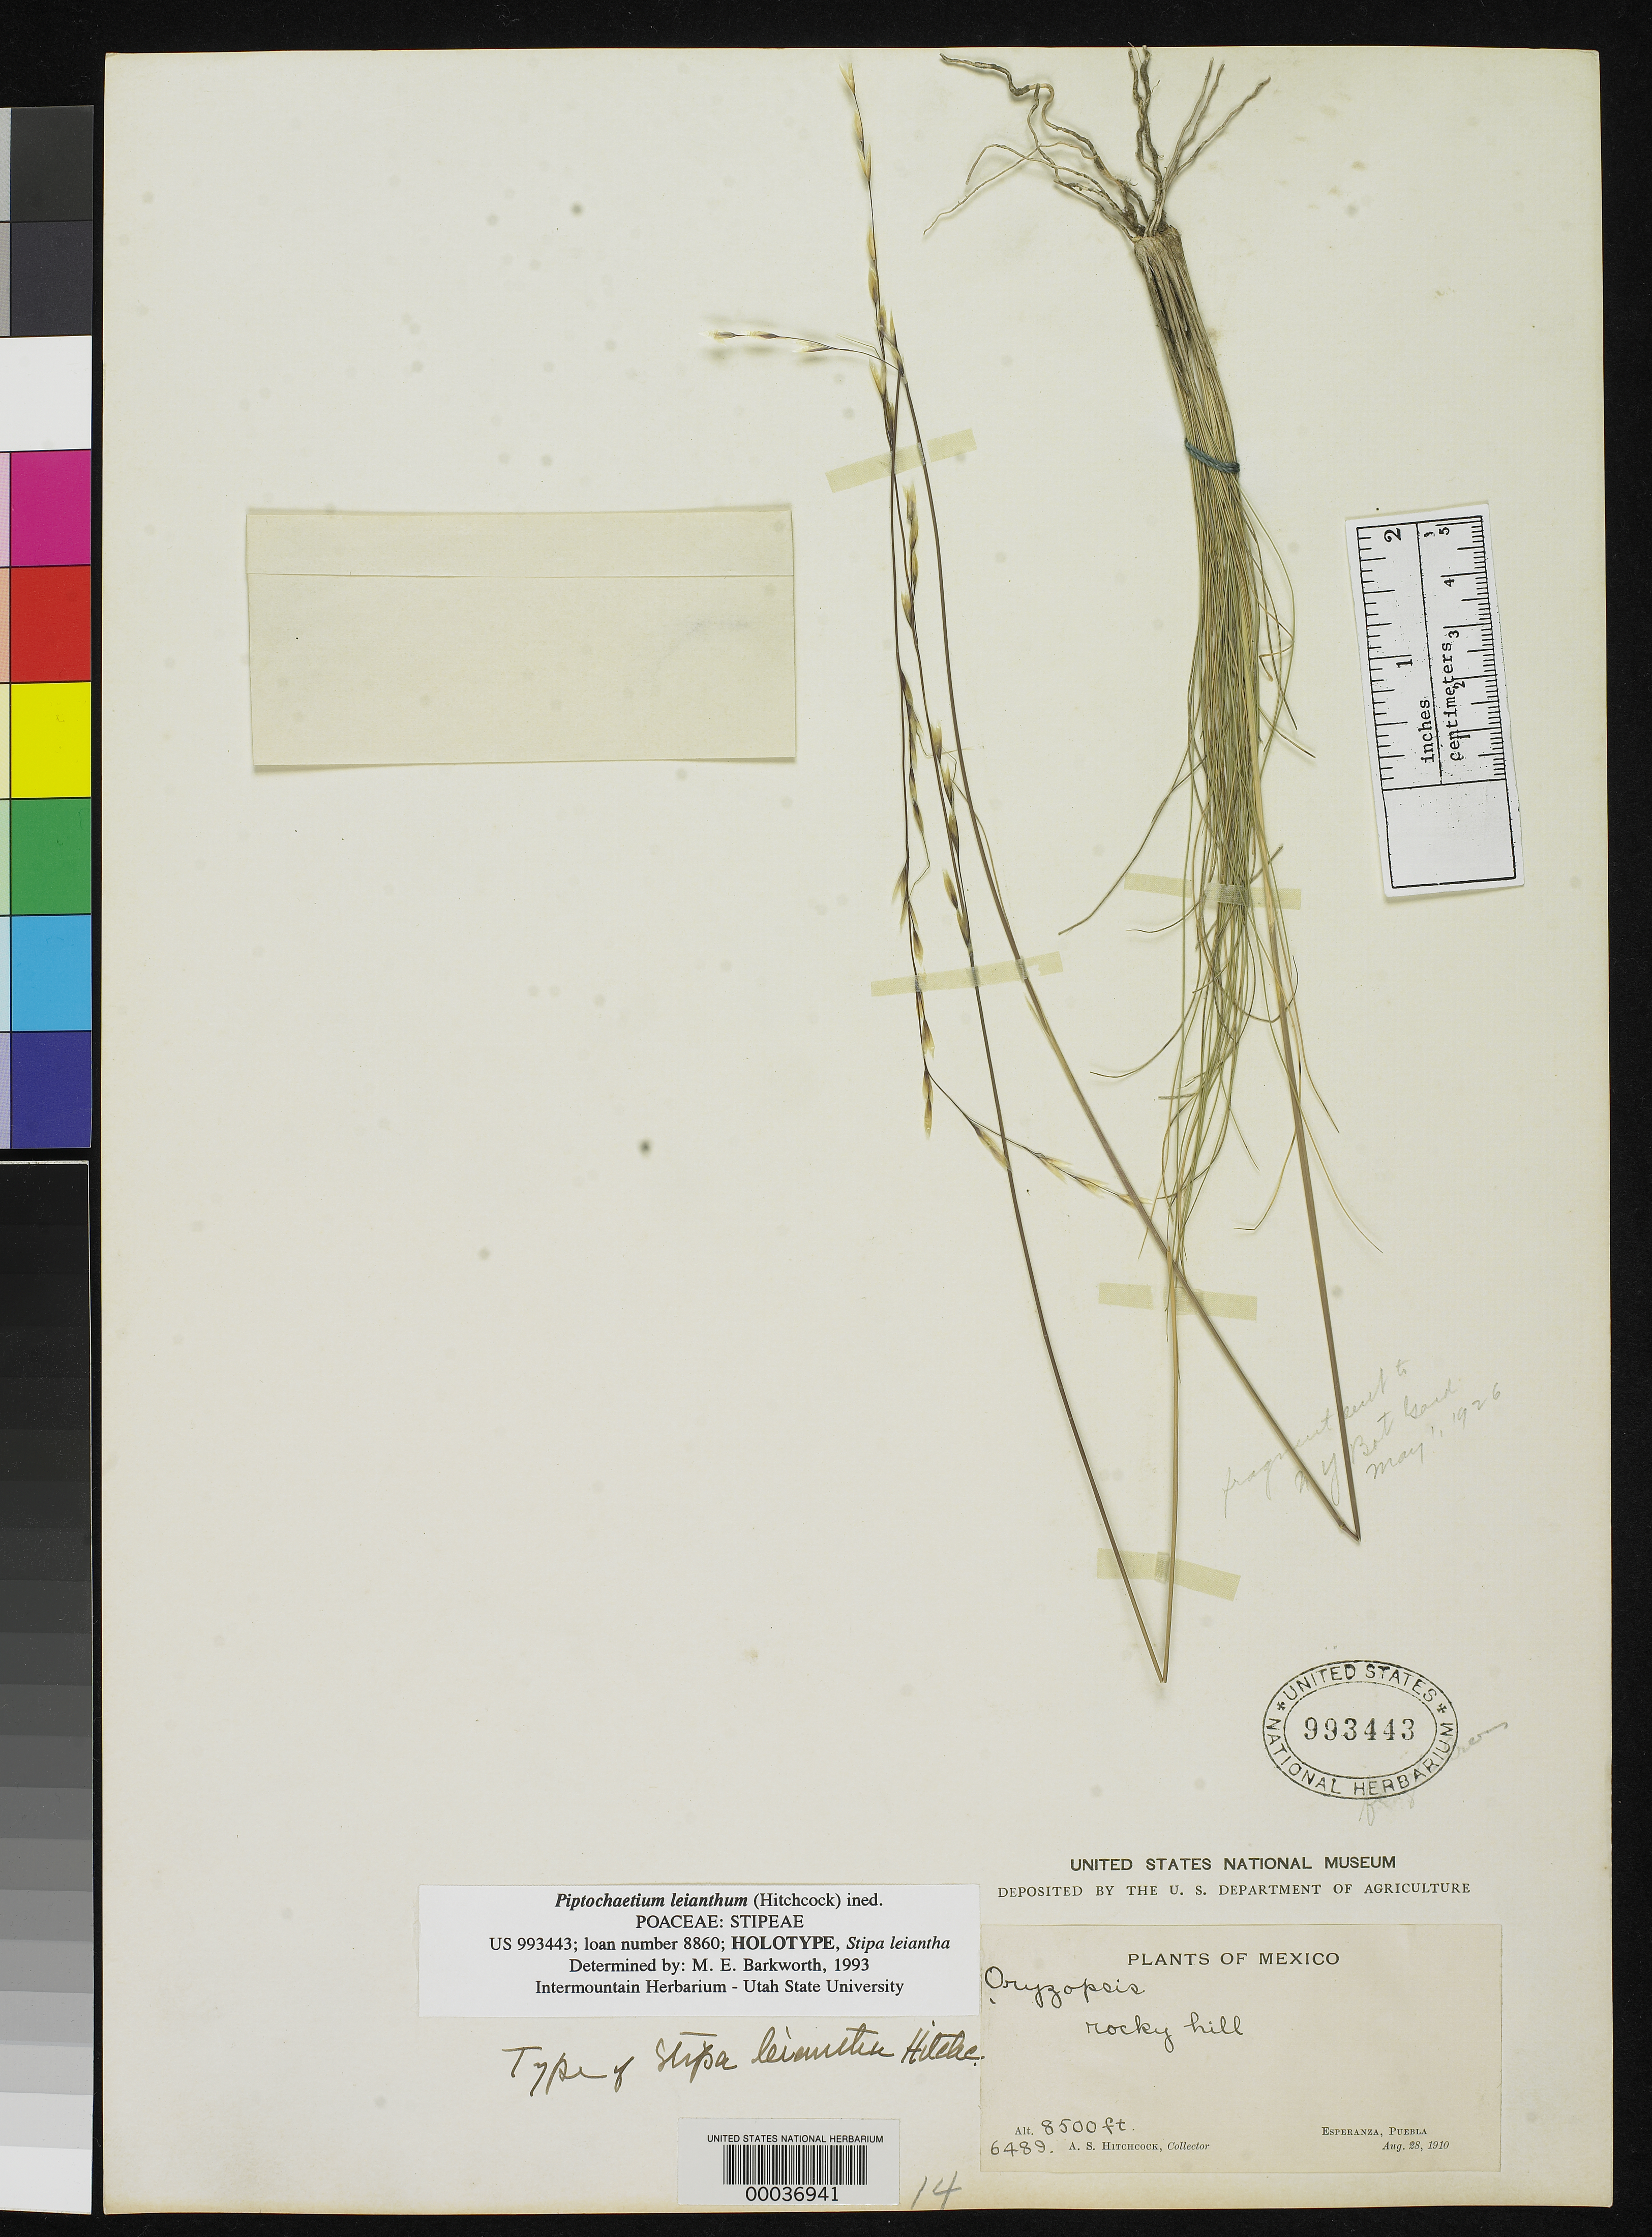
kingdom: Plantae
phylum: Tracheophyta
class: Liliopsida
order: Poales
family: Poaceae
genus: Stipa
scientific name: Stipa leiantha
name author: Hitchc.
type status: Holotype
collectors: A. S. Hitchcock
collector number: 6489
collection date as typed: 28 Aug 1910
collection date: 1910-08-28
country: Mexico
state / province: Puebla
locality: Esperanza.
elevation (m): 2591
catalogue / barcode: US 993443